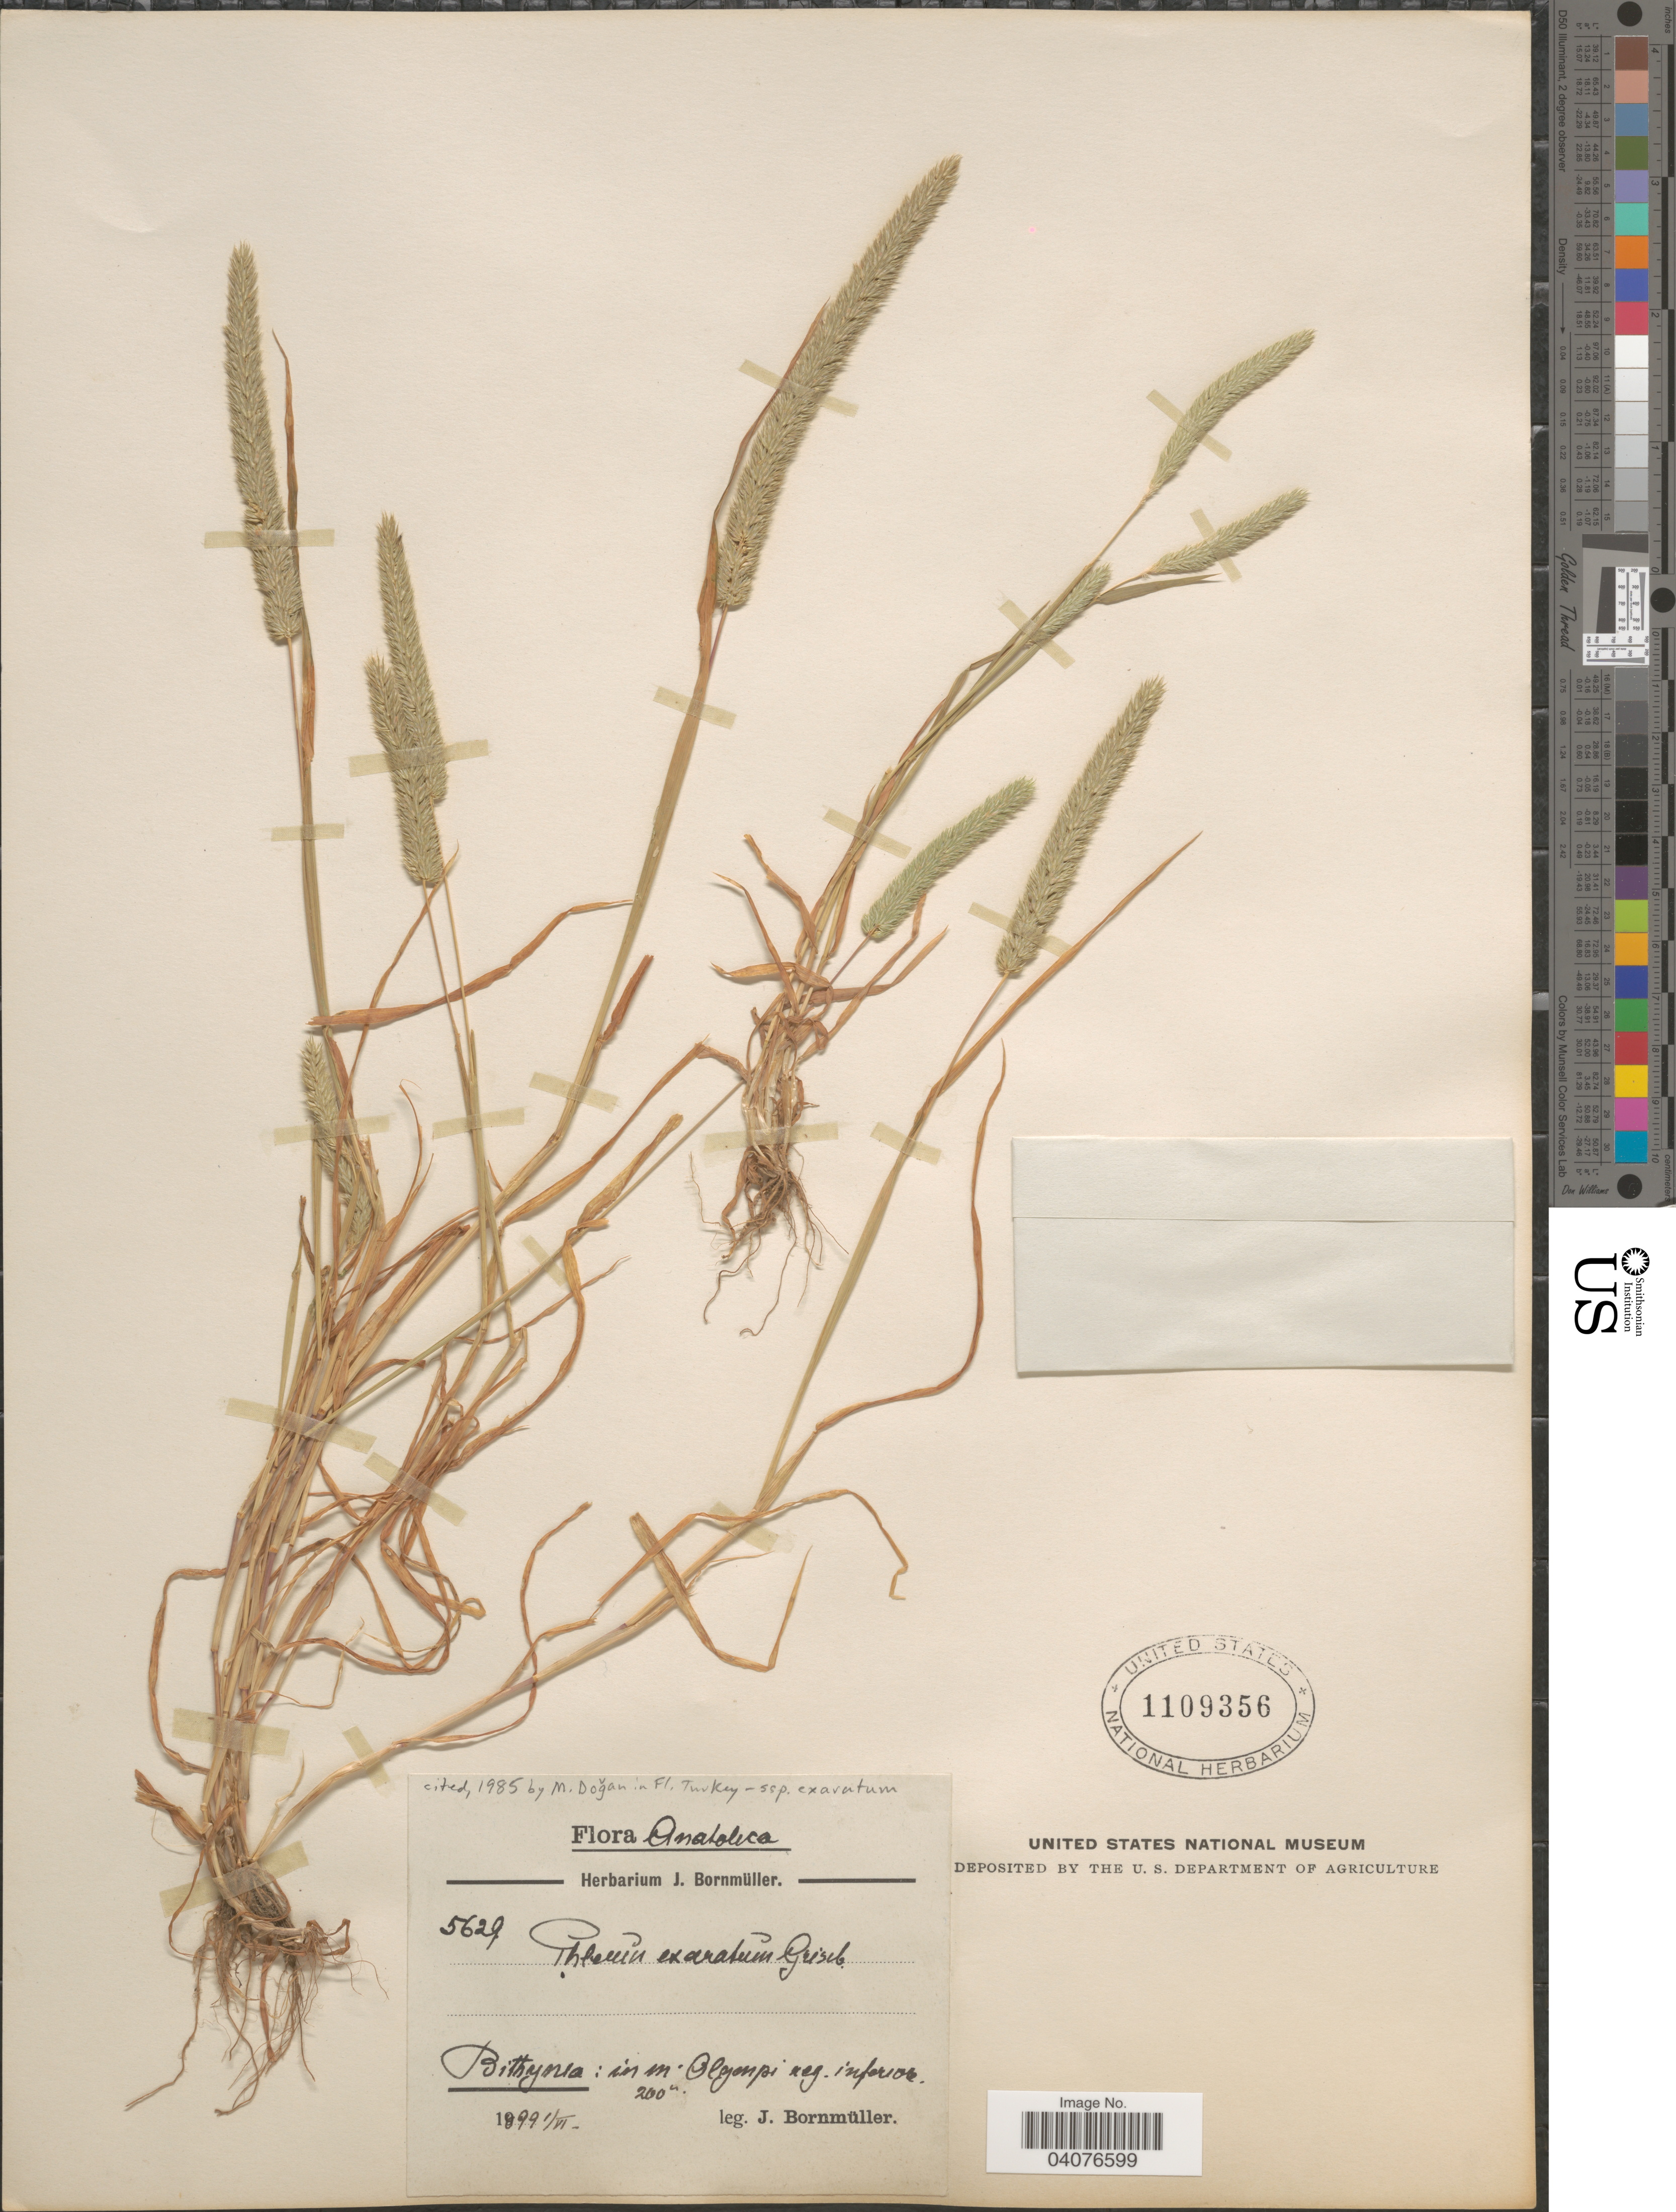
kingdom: Plantae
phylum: Tracheophyta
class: Liliopsida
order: Poales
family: Poaceae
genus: Phleum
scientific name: Phleum exaratum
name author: Hochst. ex Griseb.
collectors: J. Bornmüller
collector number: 5629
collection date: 1899-06-01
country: Turkey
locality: Anatolica. Bithynia: in m-Olympi reg. inferme.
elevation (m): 200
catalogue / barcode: US 1109356